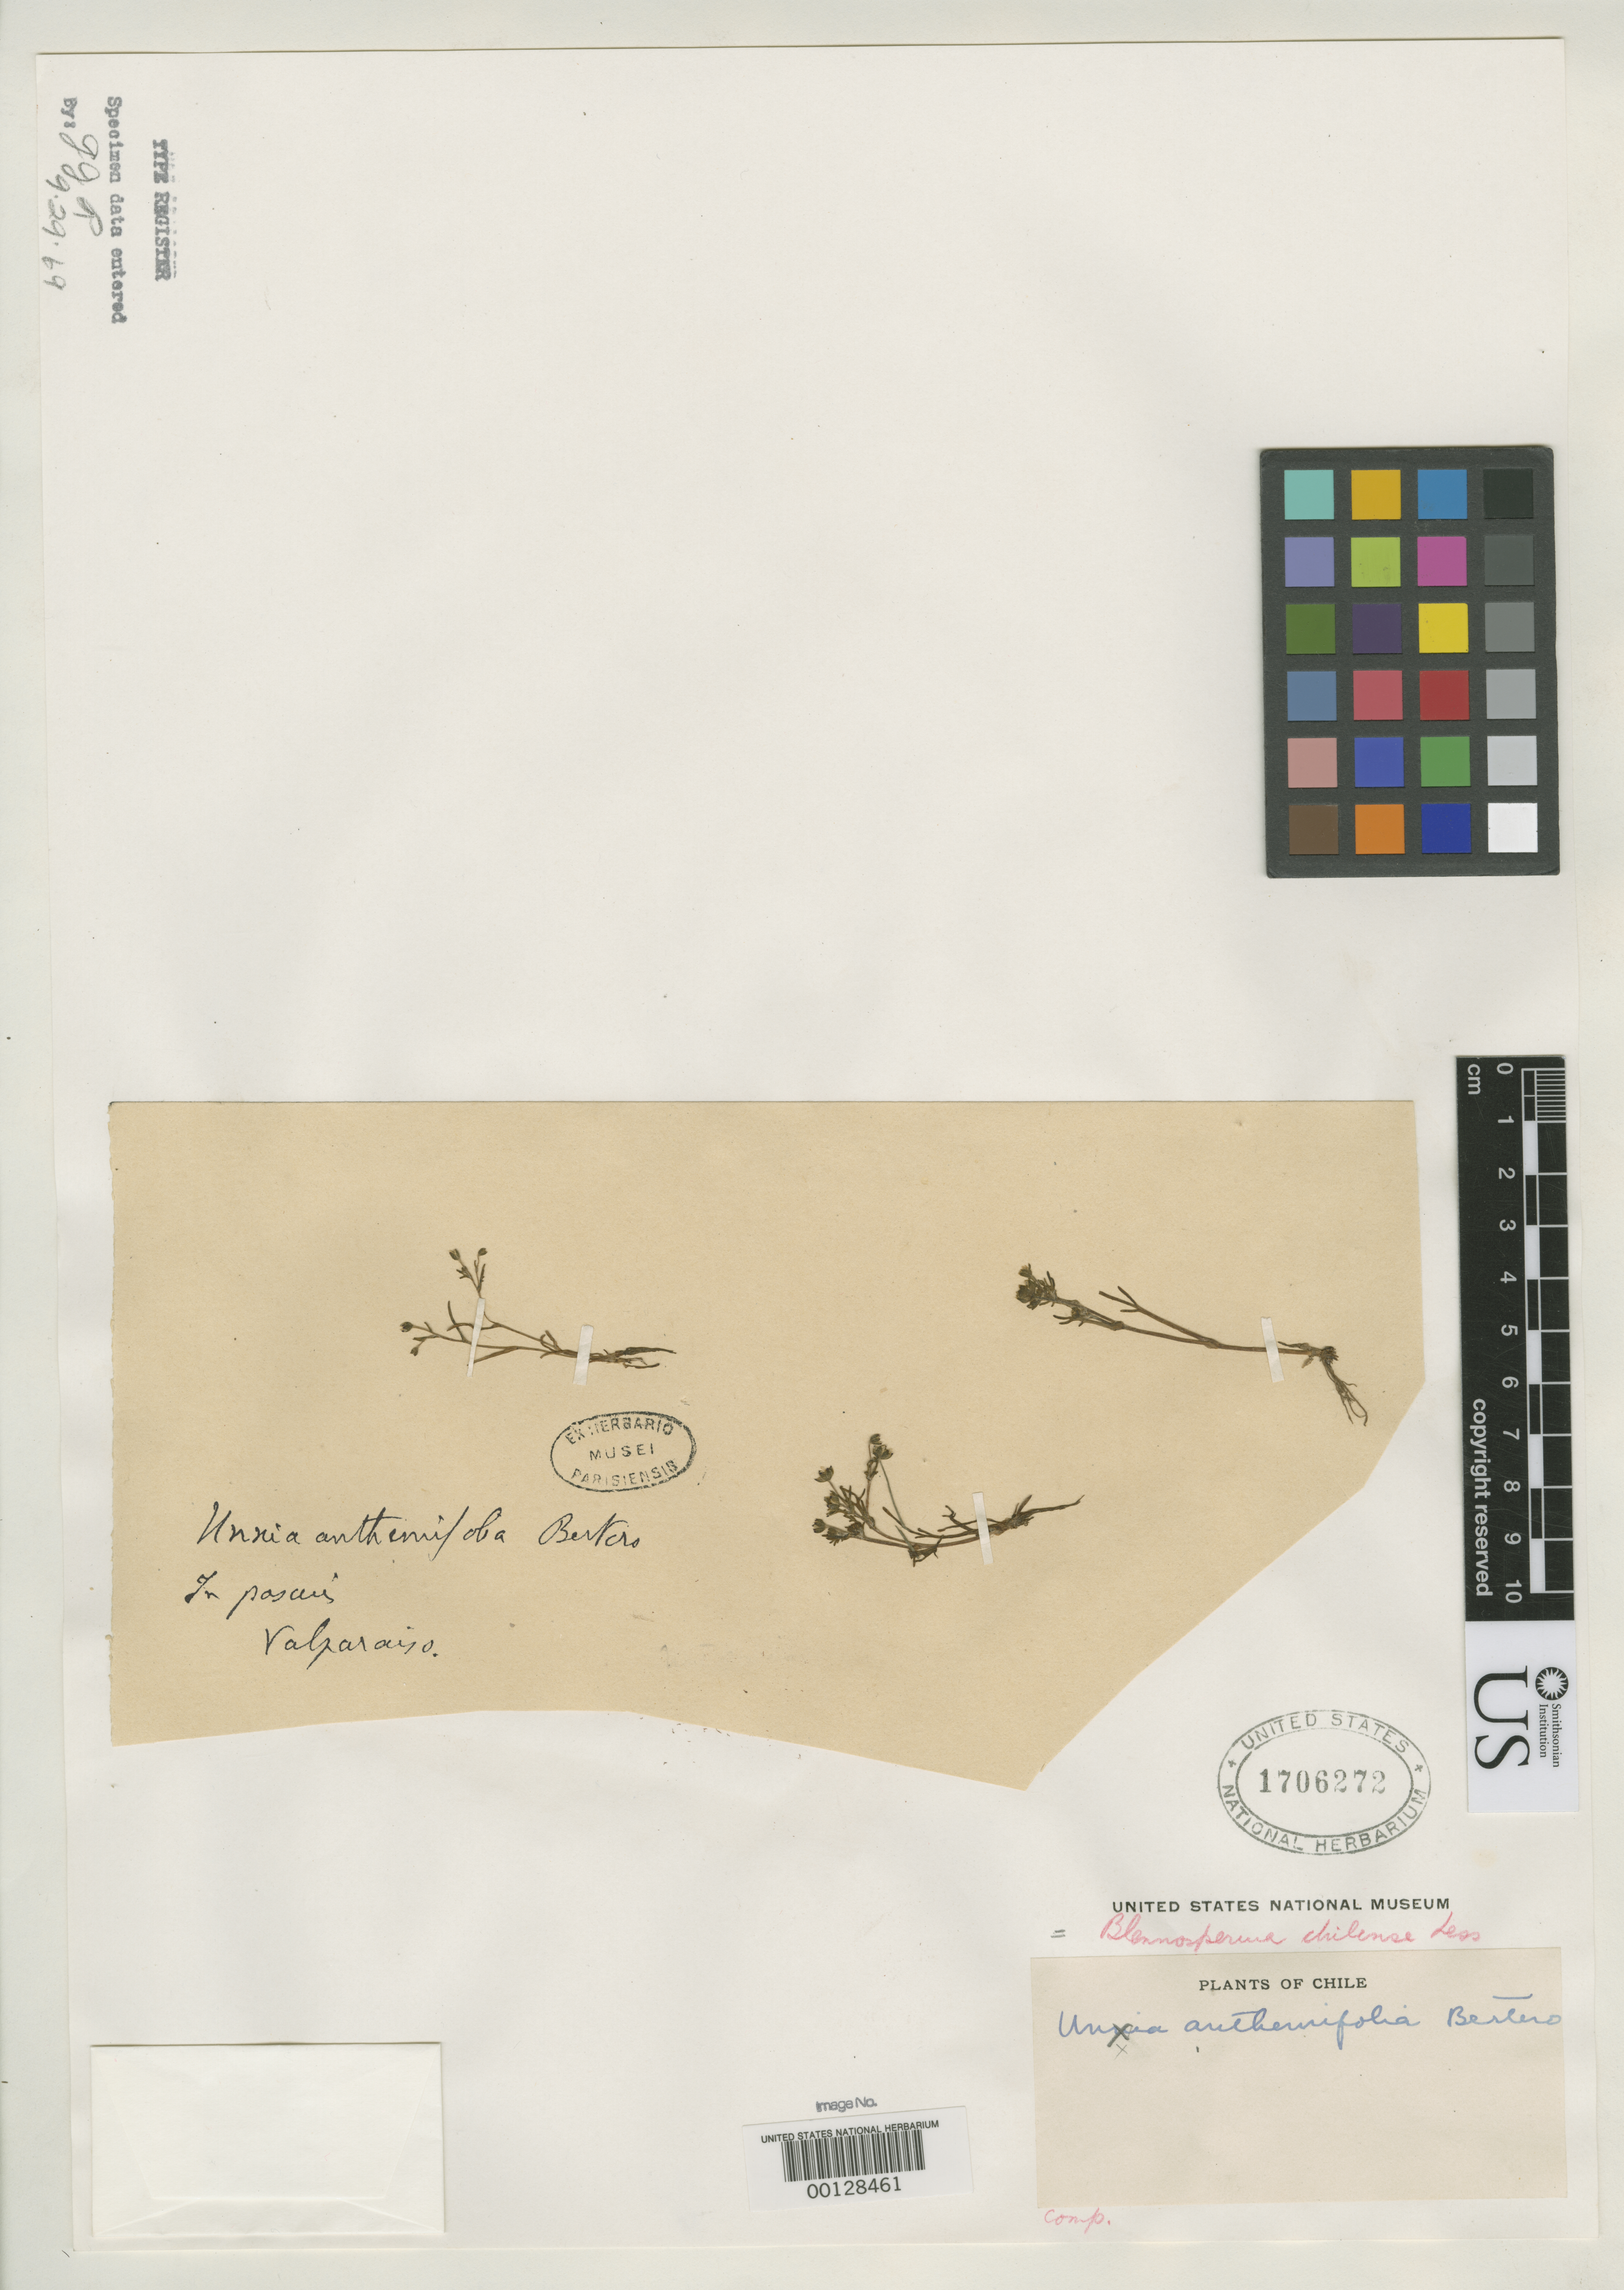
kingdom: Plantae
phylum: Tracheophyta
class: Magnoliopsida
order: Asterales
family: Asteraceae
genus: Unxia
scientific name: Unxia anthemifolia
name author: Bertero ex Colla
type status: Isotype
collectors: C. L. G. Bertero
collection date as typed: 1830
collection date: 1830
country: Chile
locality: Valparaiso.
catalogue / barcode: US 1706272